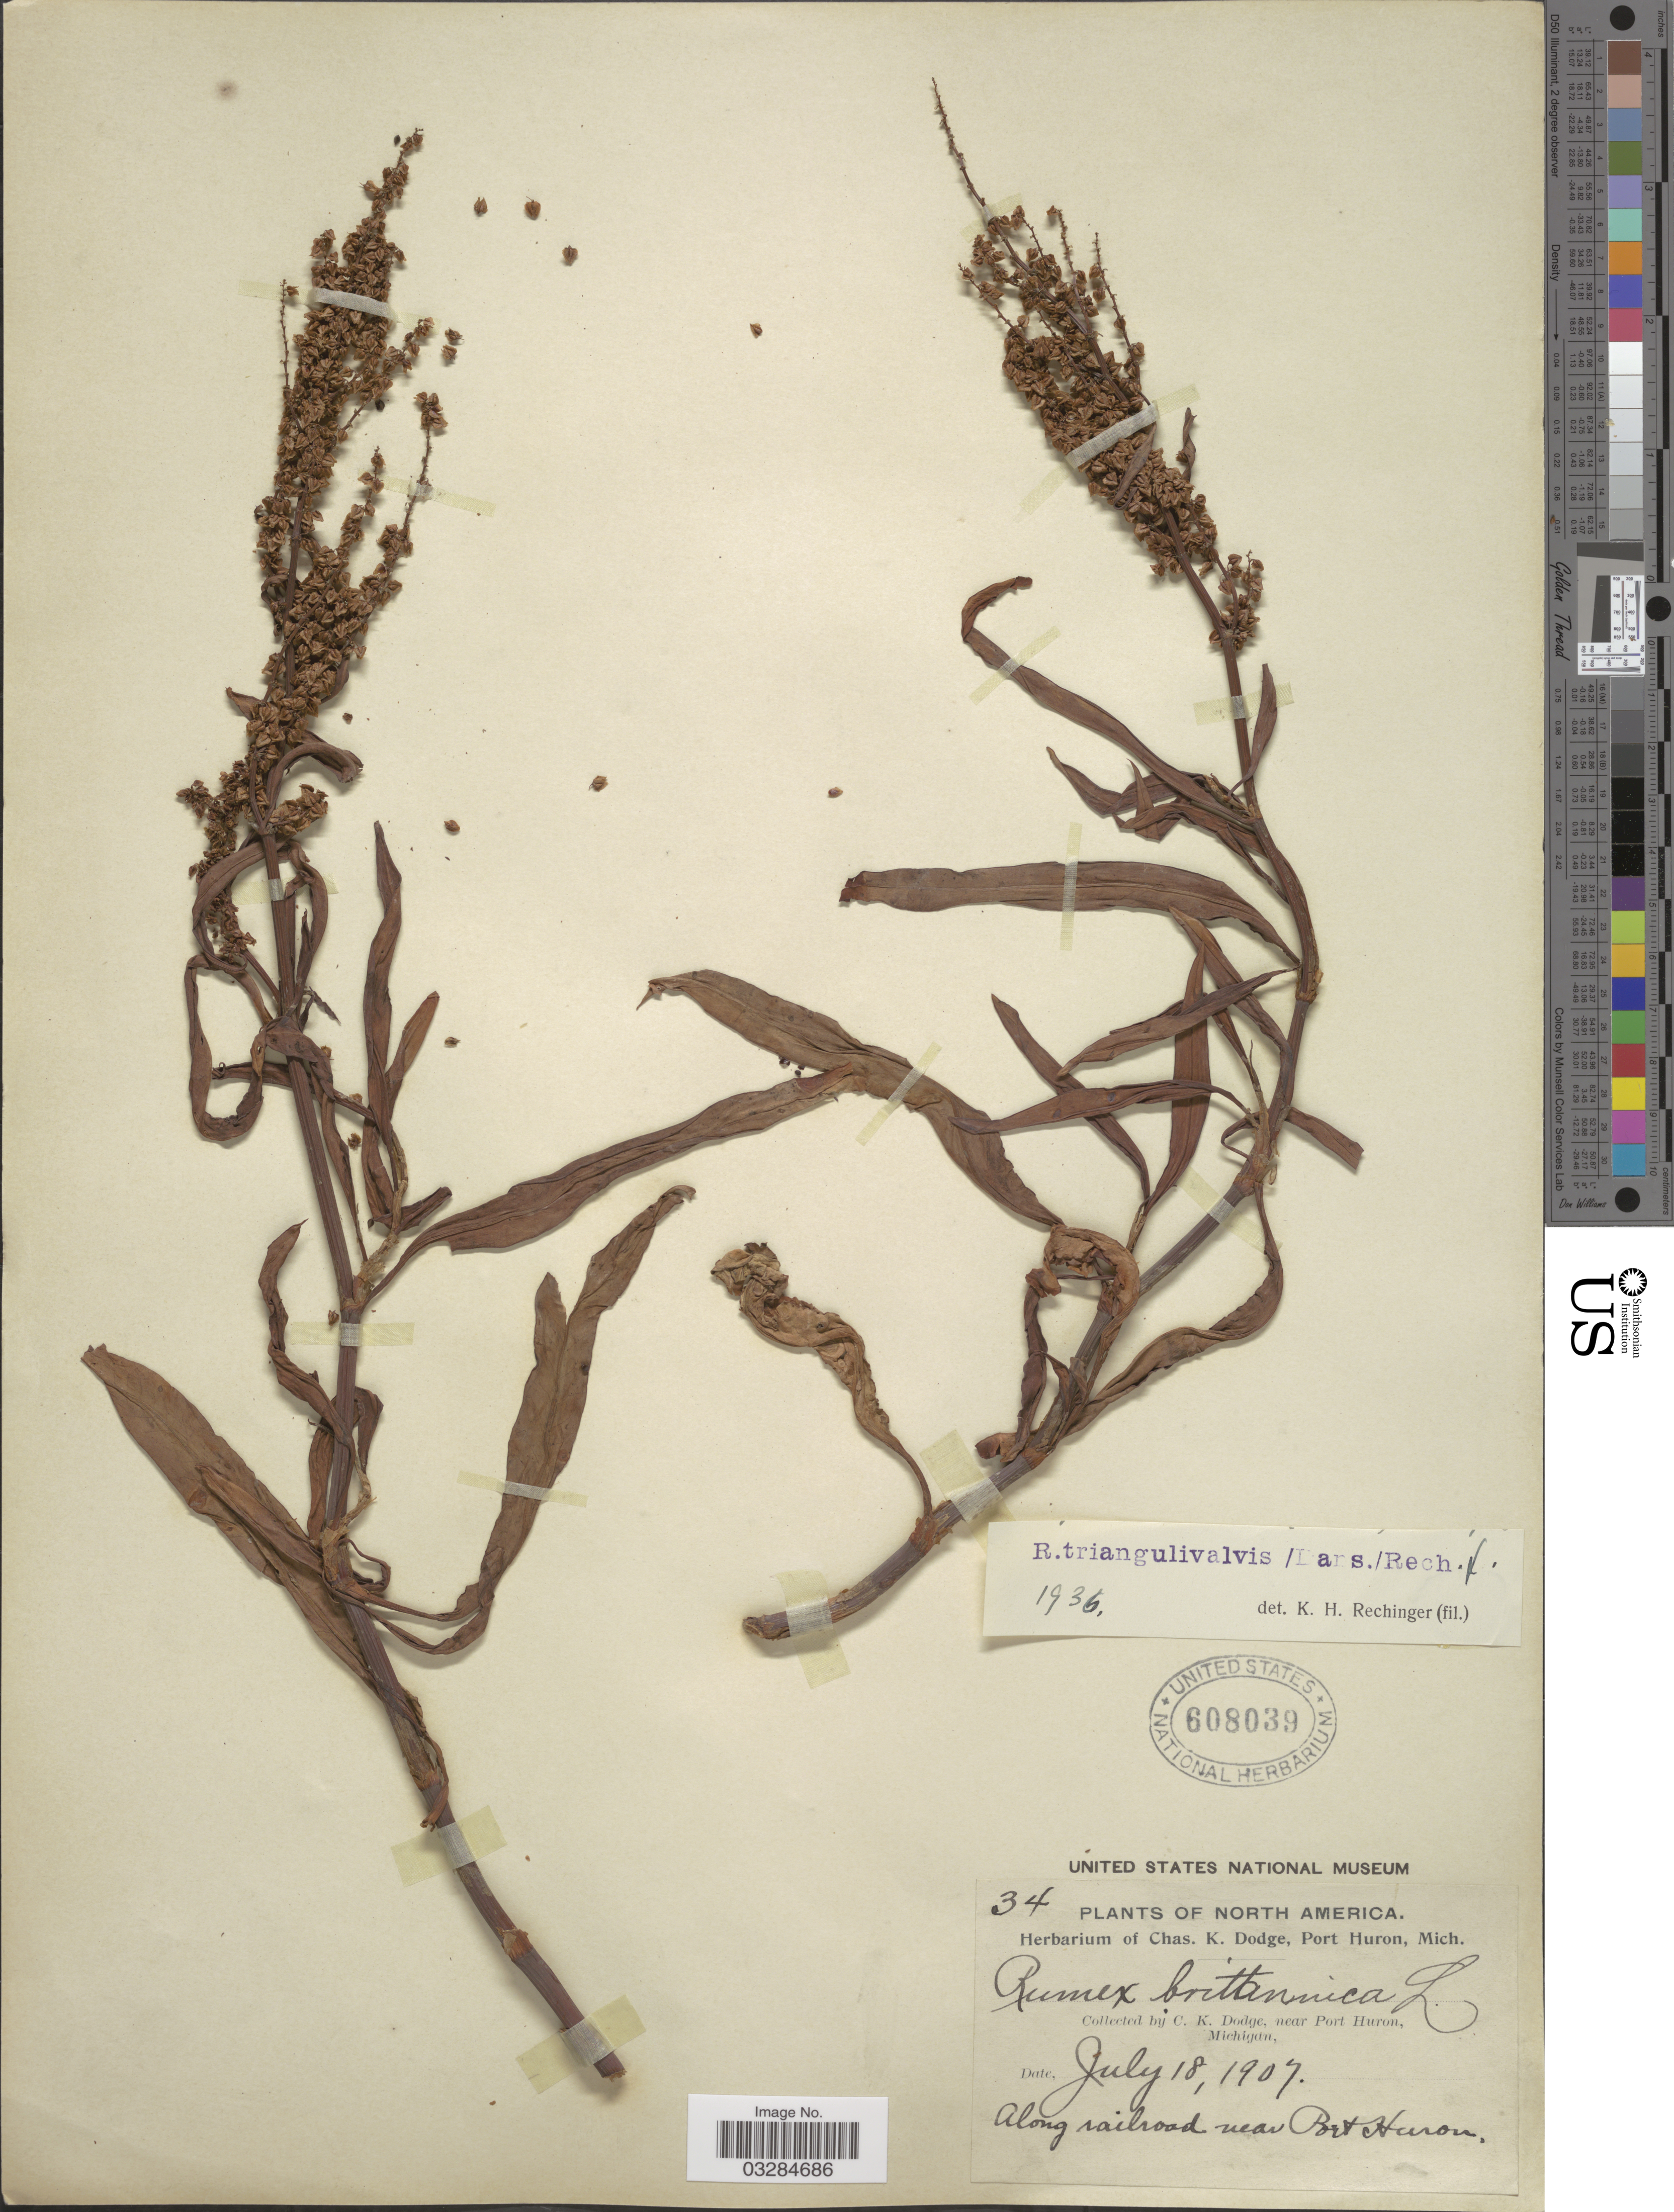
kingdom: Plantae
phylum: Tracheophyta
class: Magnoliopsida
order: Caryophyllales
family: Polygonaceae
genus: Rumex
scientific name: Rumex triangulivalvis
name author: (Danser) Rech. f.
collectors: C. K. Dodge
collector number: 34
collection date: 1907-07-18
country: United States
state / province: Michigan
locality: Near Port Huron. Along railroad near Port Huron.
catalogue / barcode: US 608039